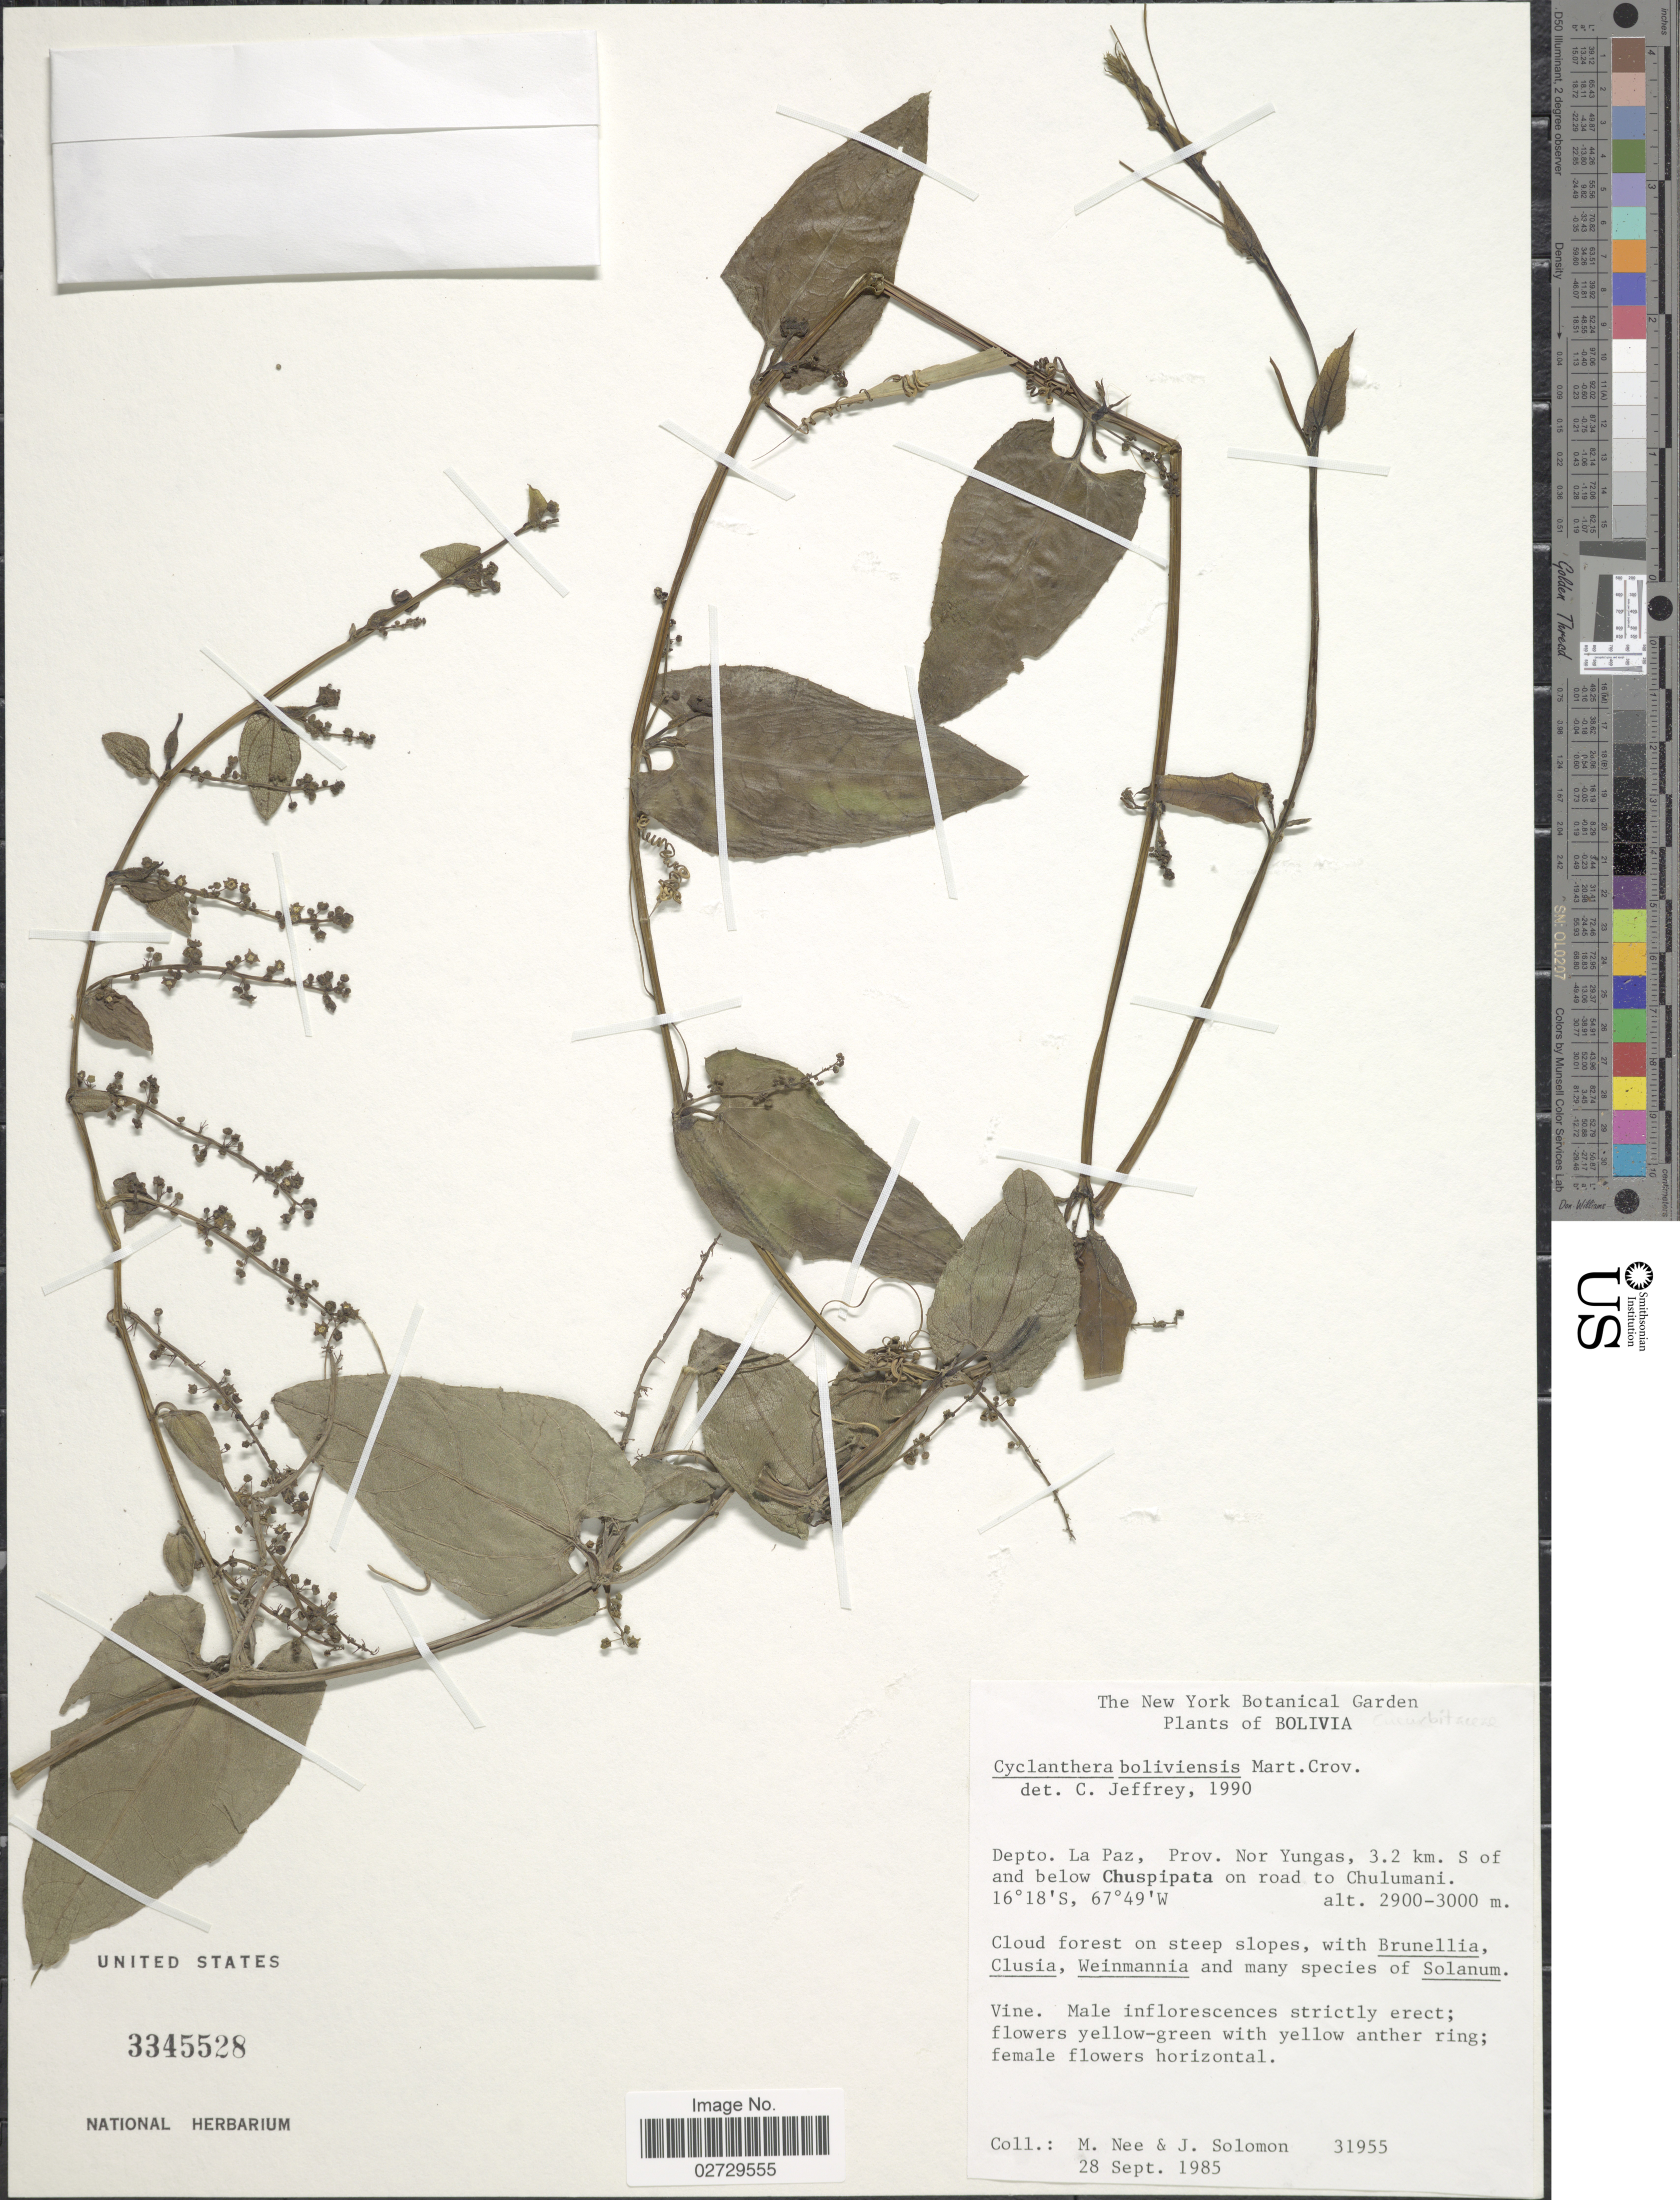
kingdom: Plantae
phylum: Tracheophyta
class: Magnoliopsida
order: Cucurbitales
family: Cucurbitaceae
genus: Cyclanthera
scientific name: Cyclanthera boliviensis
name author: Mart. Crov.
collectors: M. Nee & J. Solomon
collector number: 31955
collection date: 1985-09-28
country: Bolivia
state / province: La Paz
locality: Depto. La Paz, Prov. Nor Yungas, 3.2 km S of and below Chuspipata on road to Chulumani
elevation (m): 2900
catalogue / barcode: US 3345528